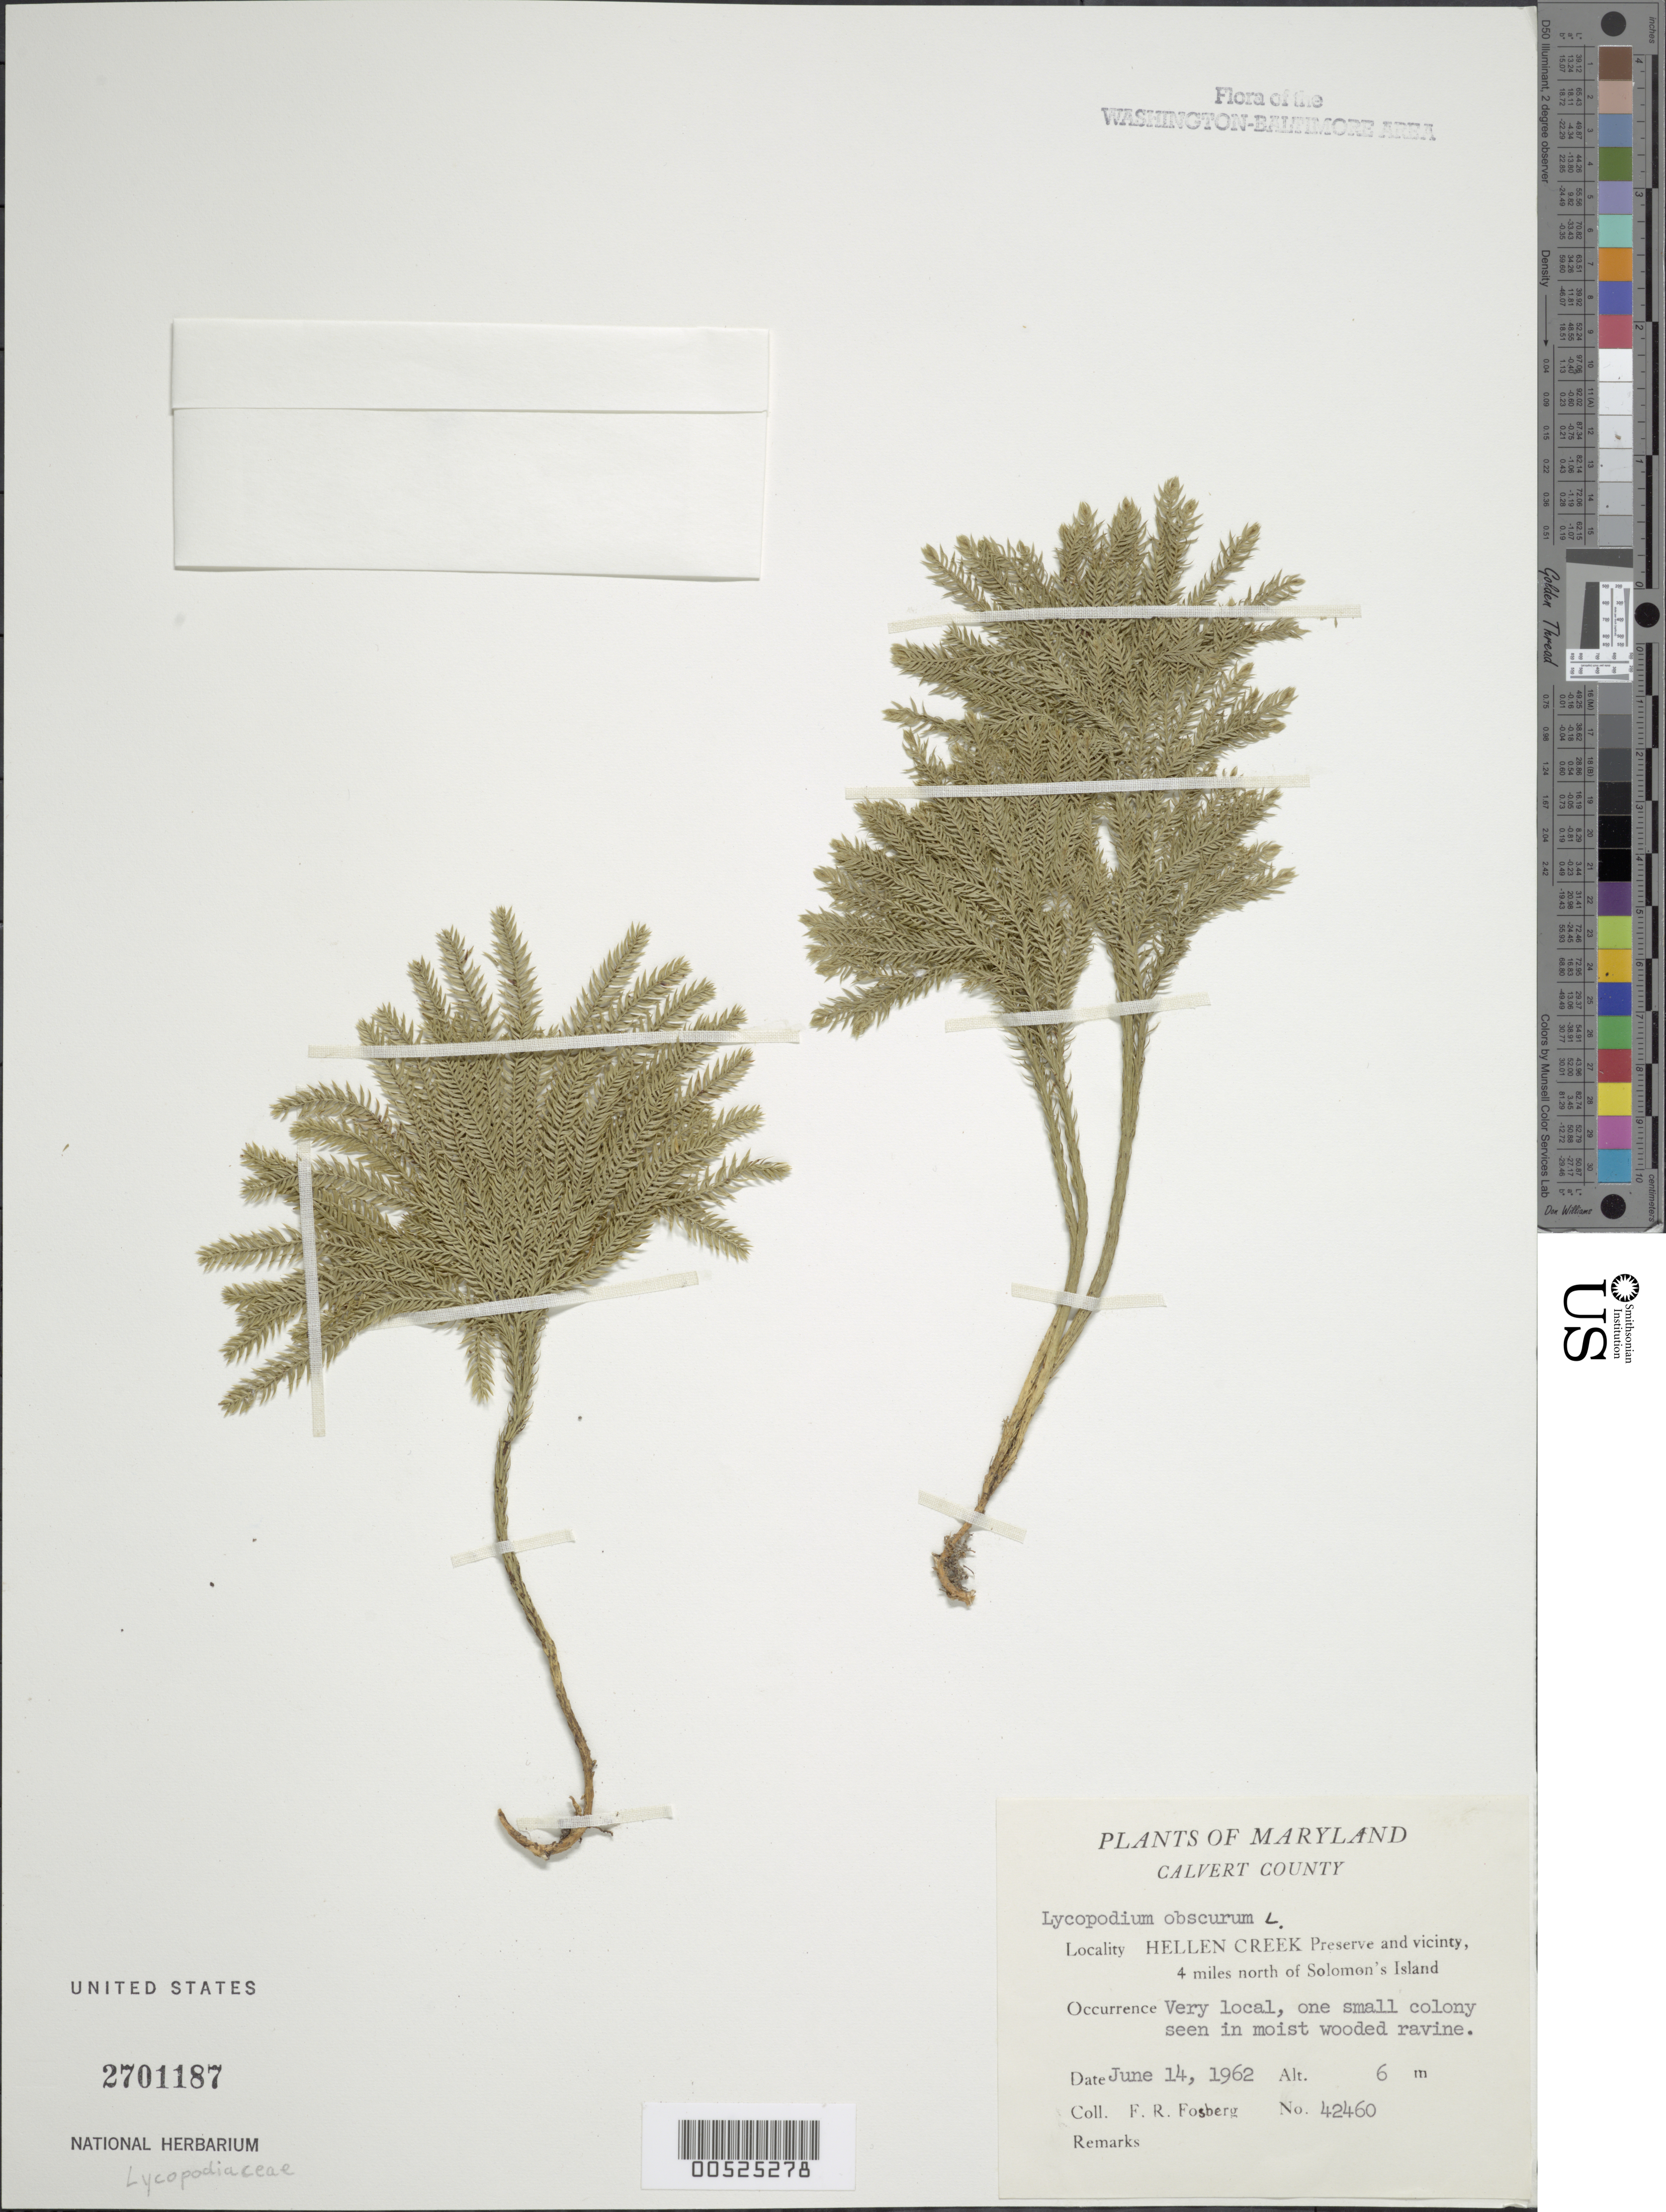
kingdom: Plantae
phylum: Tracheophyta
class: Lycopodiopsida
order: Lycopodiales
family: Lycopodiaceae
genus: Dendrolycopodium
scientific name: Dendrolycopodium obscurum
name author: (L.) A. Haines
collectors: F. R. Fosberg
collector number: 42460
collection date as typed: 14 Jun 1962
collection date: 1962-06-14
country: United States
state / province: Maryland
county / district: Calvert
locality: Hellen Creek Preserve and vicinity, 4 miles north of Solomon's Island.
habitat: Very local, one small colony seen in moist wooded colony.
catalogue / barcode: US 2701187